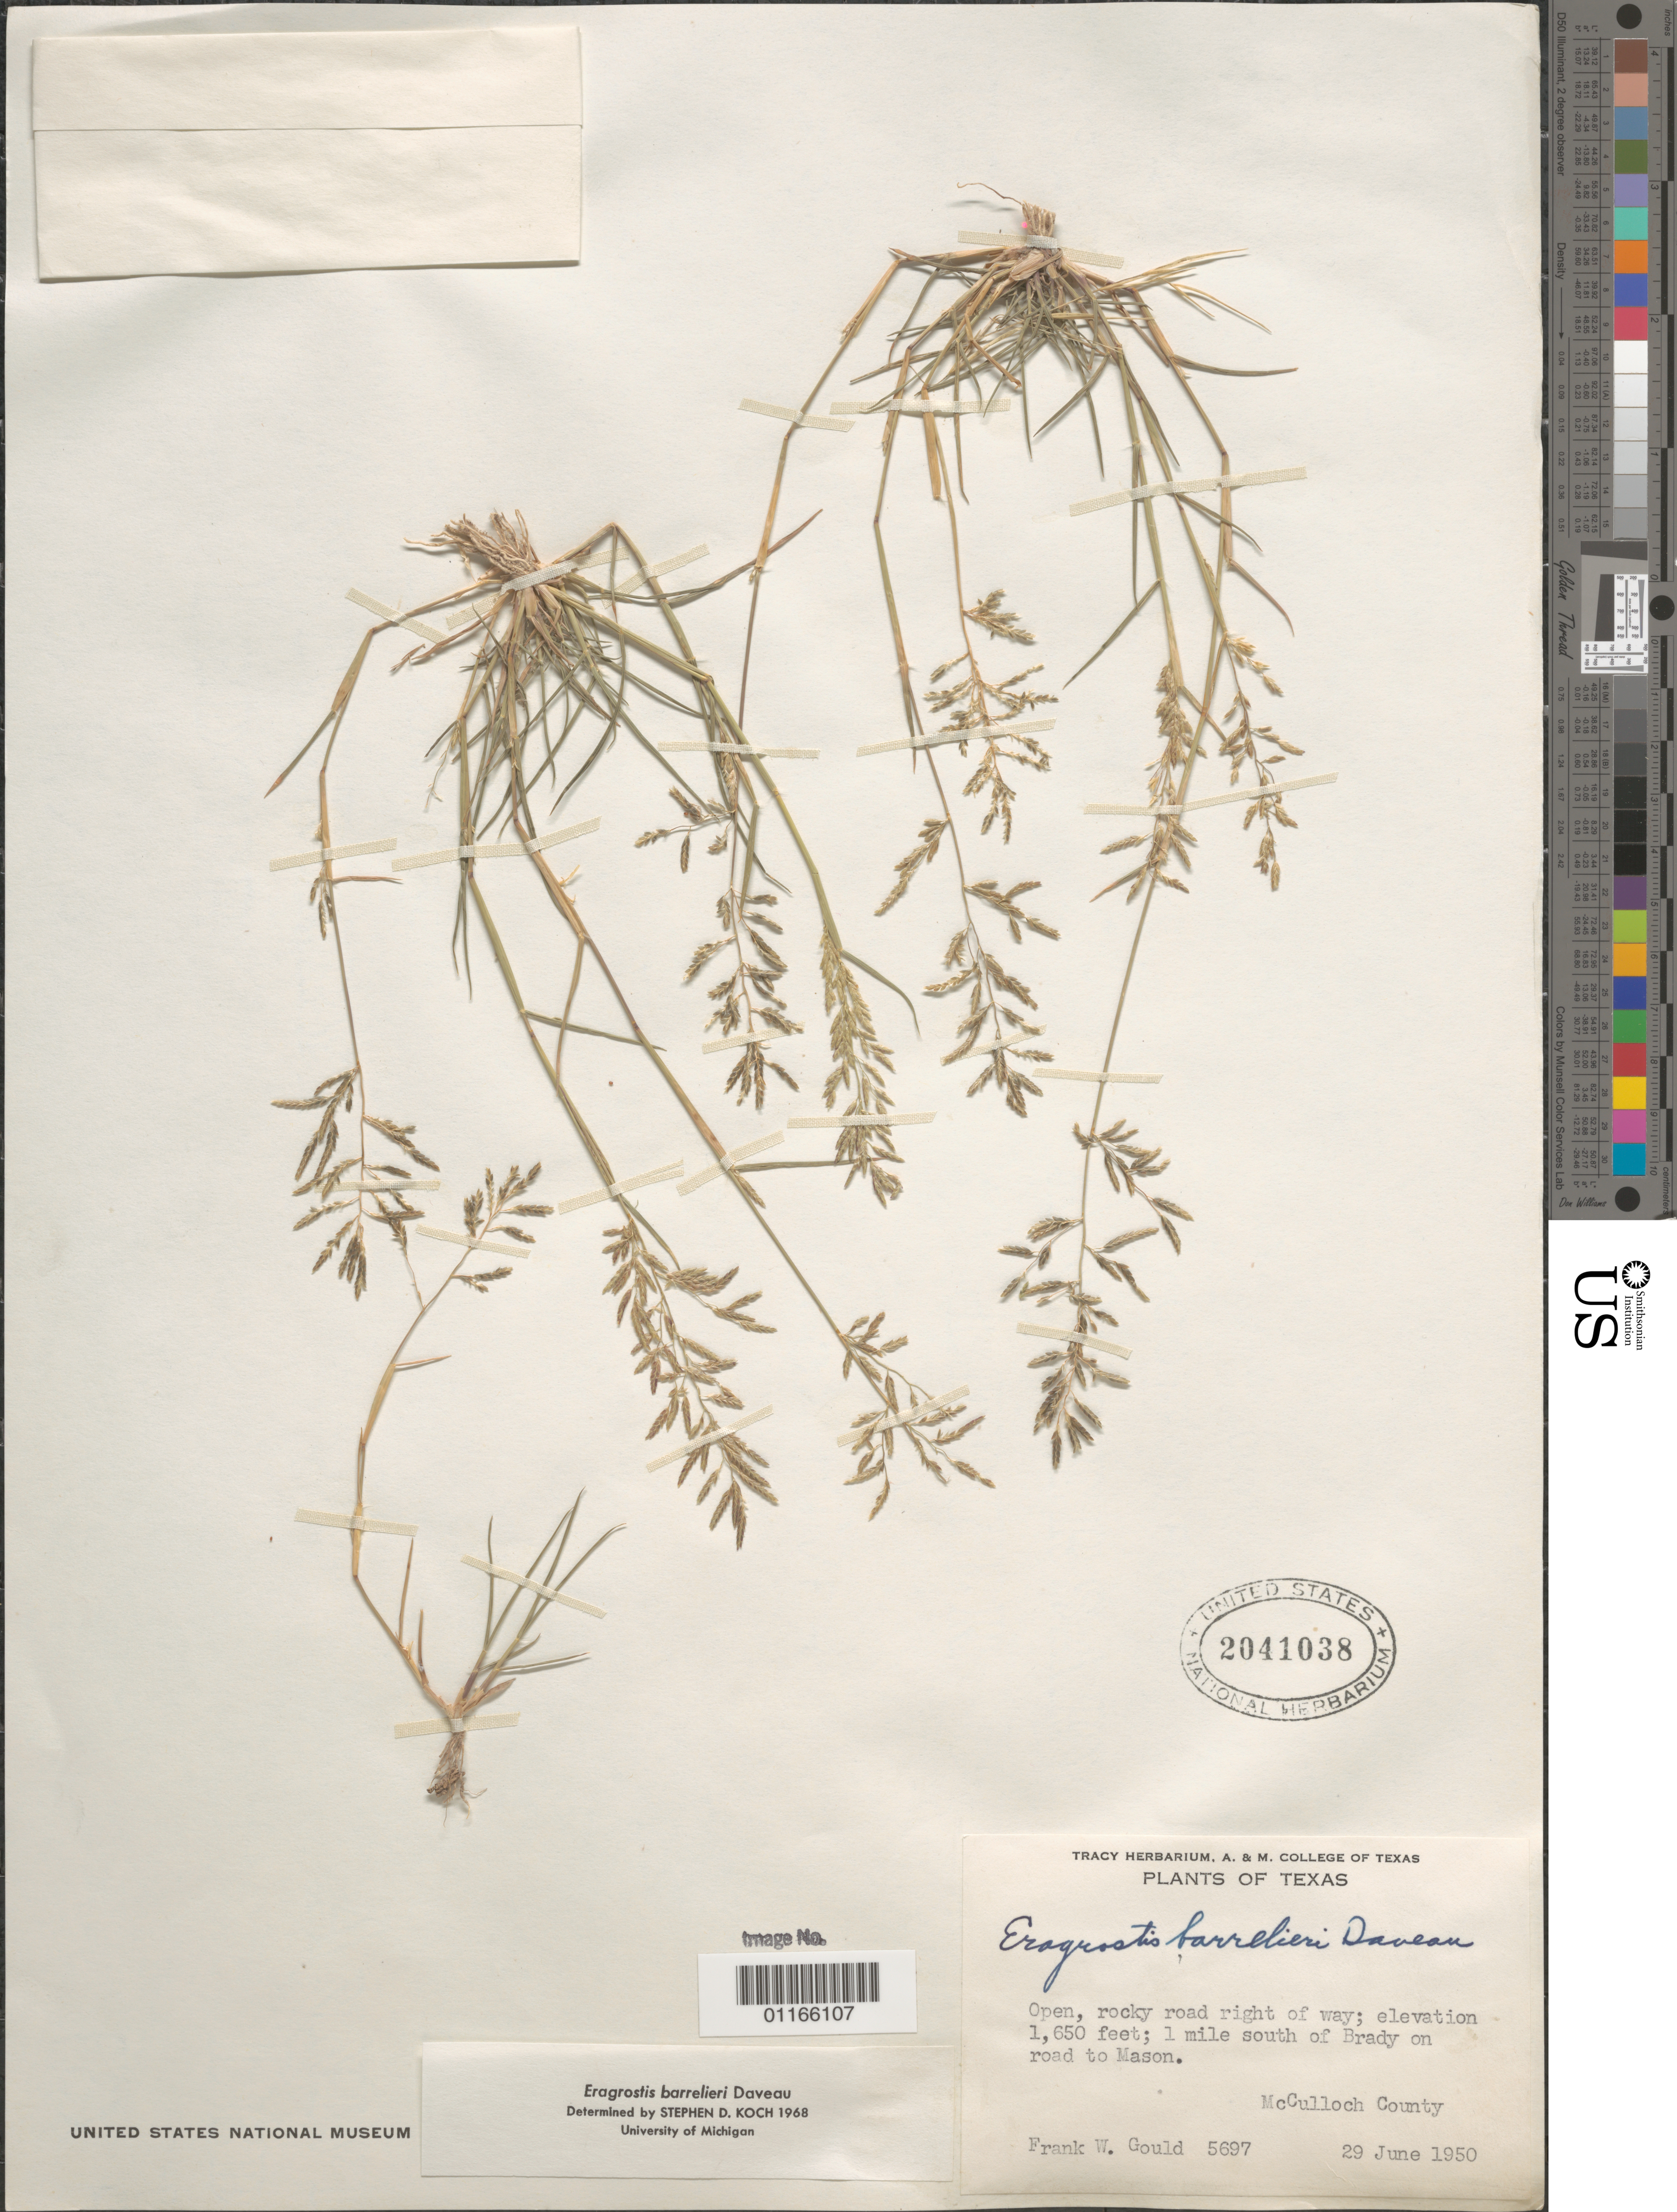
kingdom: Plantae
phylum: Tracheophyta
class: Liliopsida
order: Poales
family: Poaceae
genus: Eragrostis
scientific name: Eragrostis barrelieri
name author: Daveau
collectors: F. W. Gould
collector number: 5697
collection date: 1950-06-29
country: United States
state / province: Texas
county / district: McCulloch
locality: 1 mile south of Brady on road to Mason.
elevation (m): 503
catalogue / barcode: US 2041038